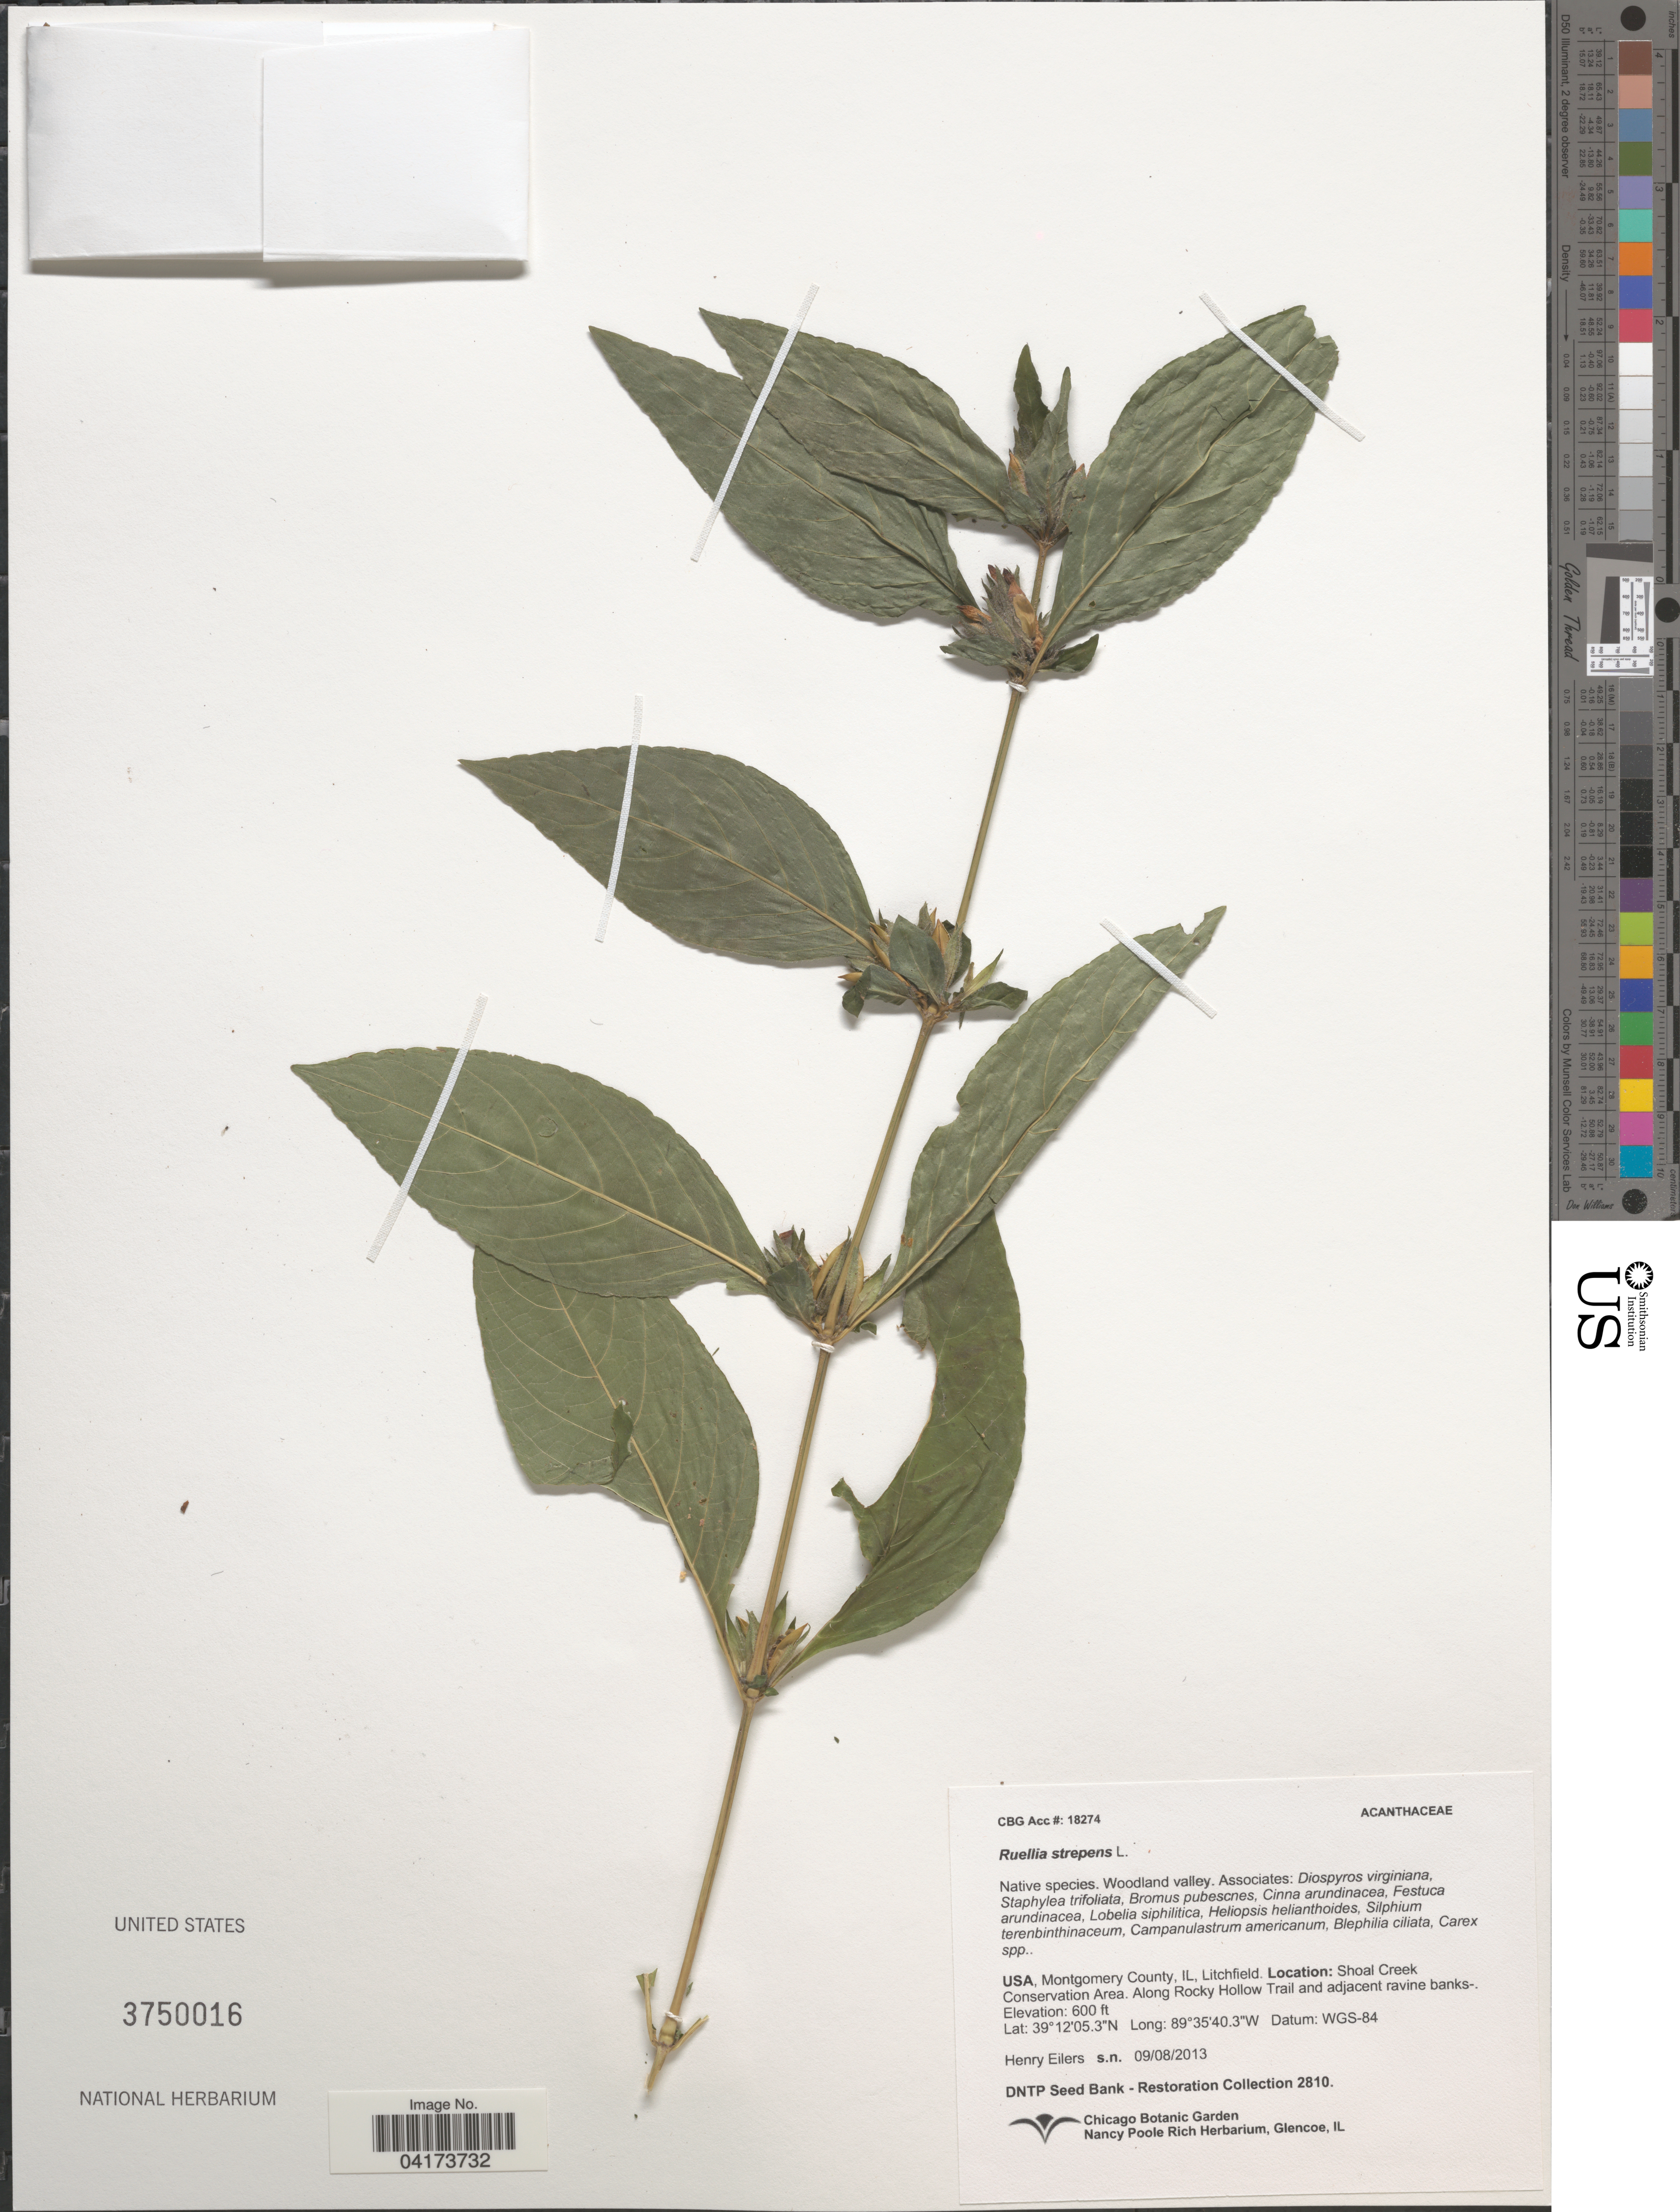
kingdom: Plantae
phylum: Tracheophyta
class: Magnoliopsida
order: Lamiales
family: Acanthaceae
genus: Ruellia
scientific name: Ruellia strepens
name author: L.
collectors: H. Eilers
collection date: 2013-09-08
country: United States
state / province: Illinois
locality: Montgomery County, Litchfield. Shoal Creek Conservation Area. Along Rocky Hollow Trail and adjacent ravine banks.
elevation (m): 183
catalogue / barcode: US 3750016